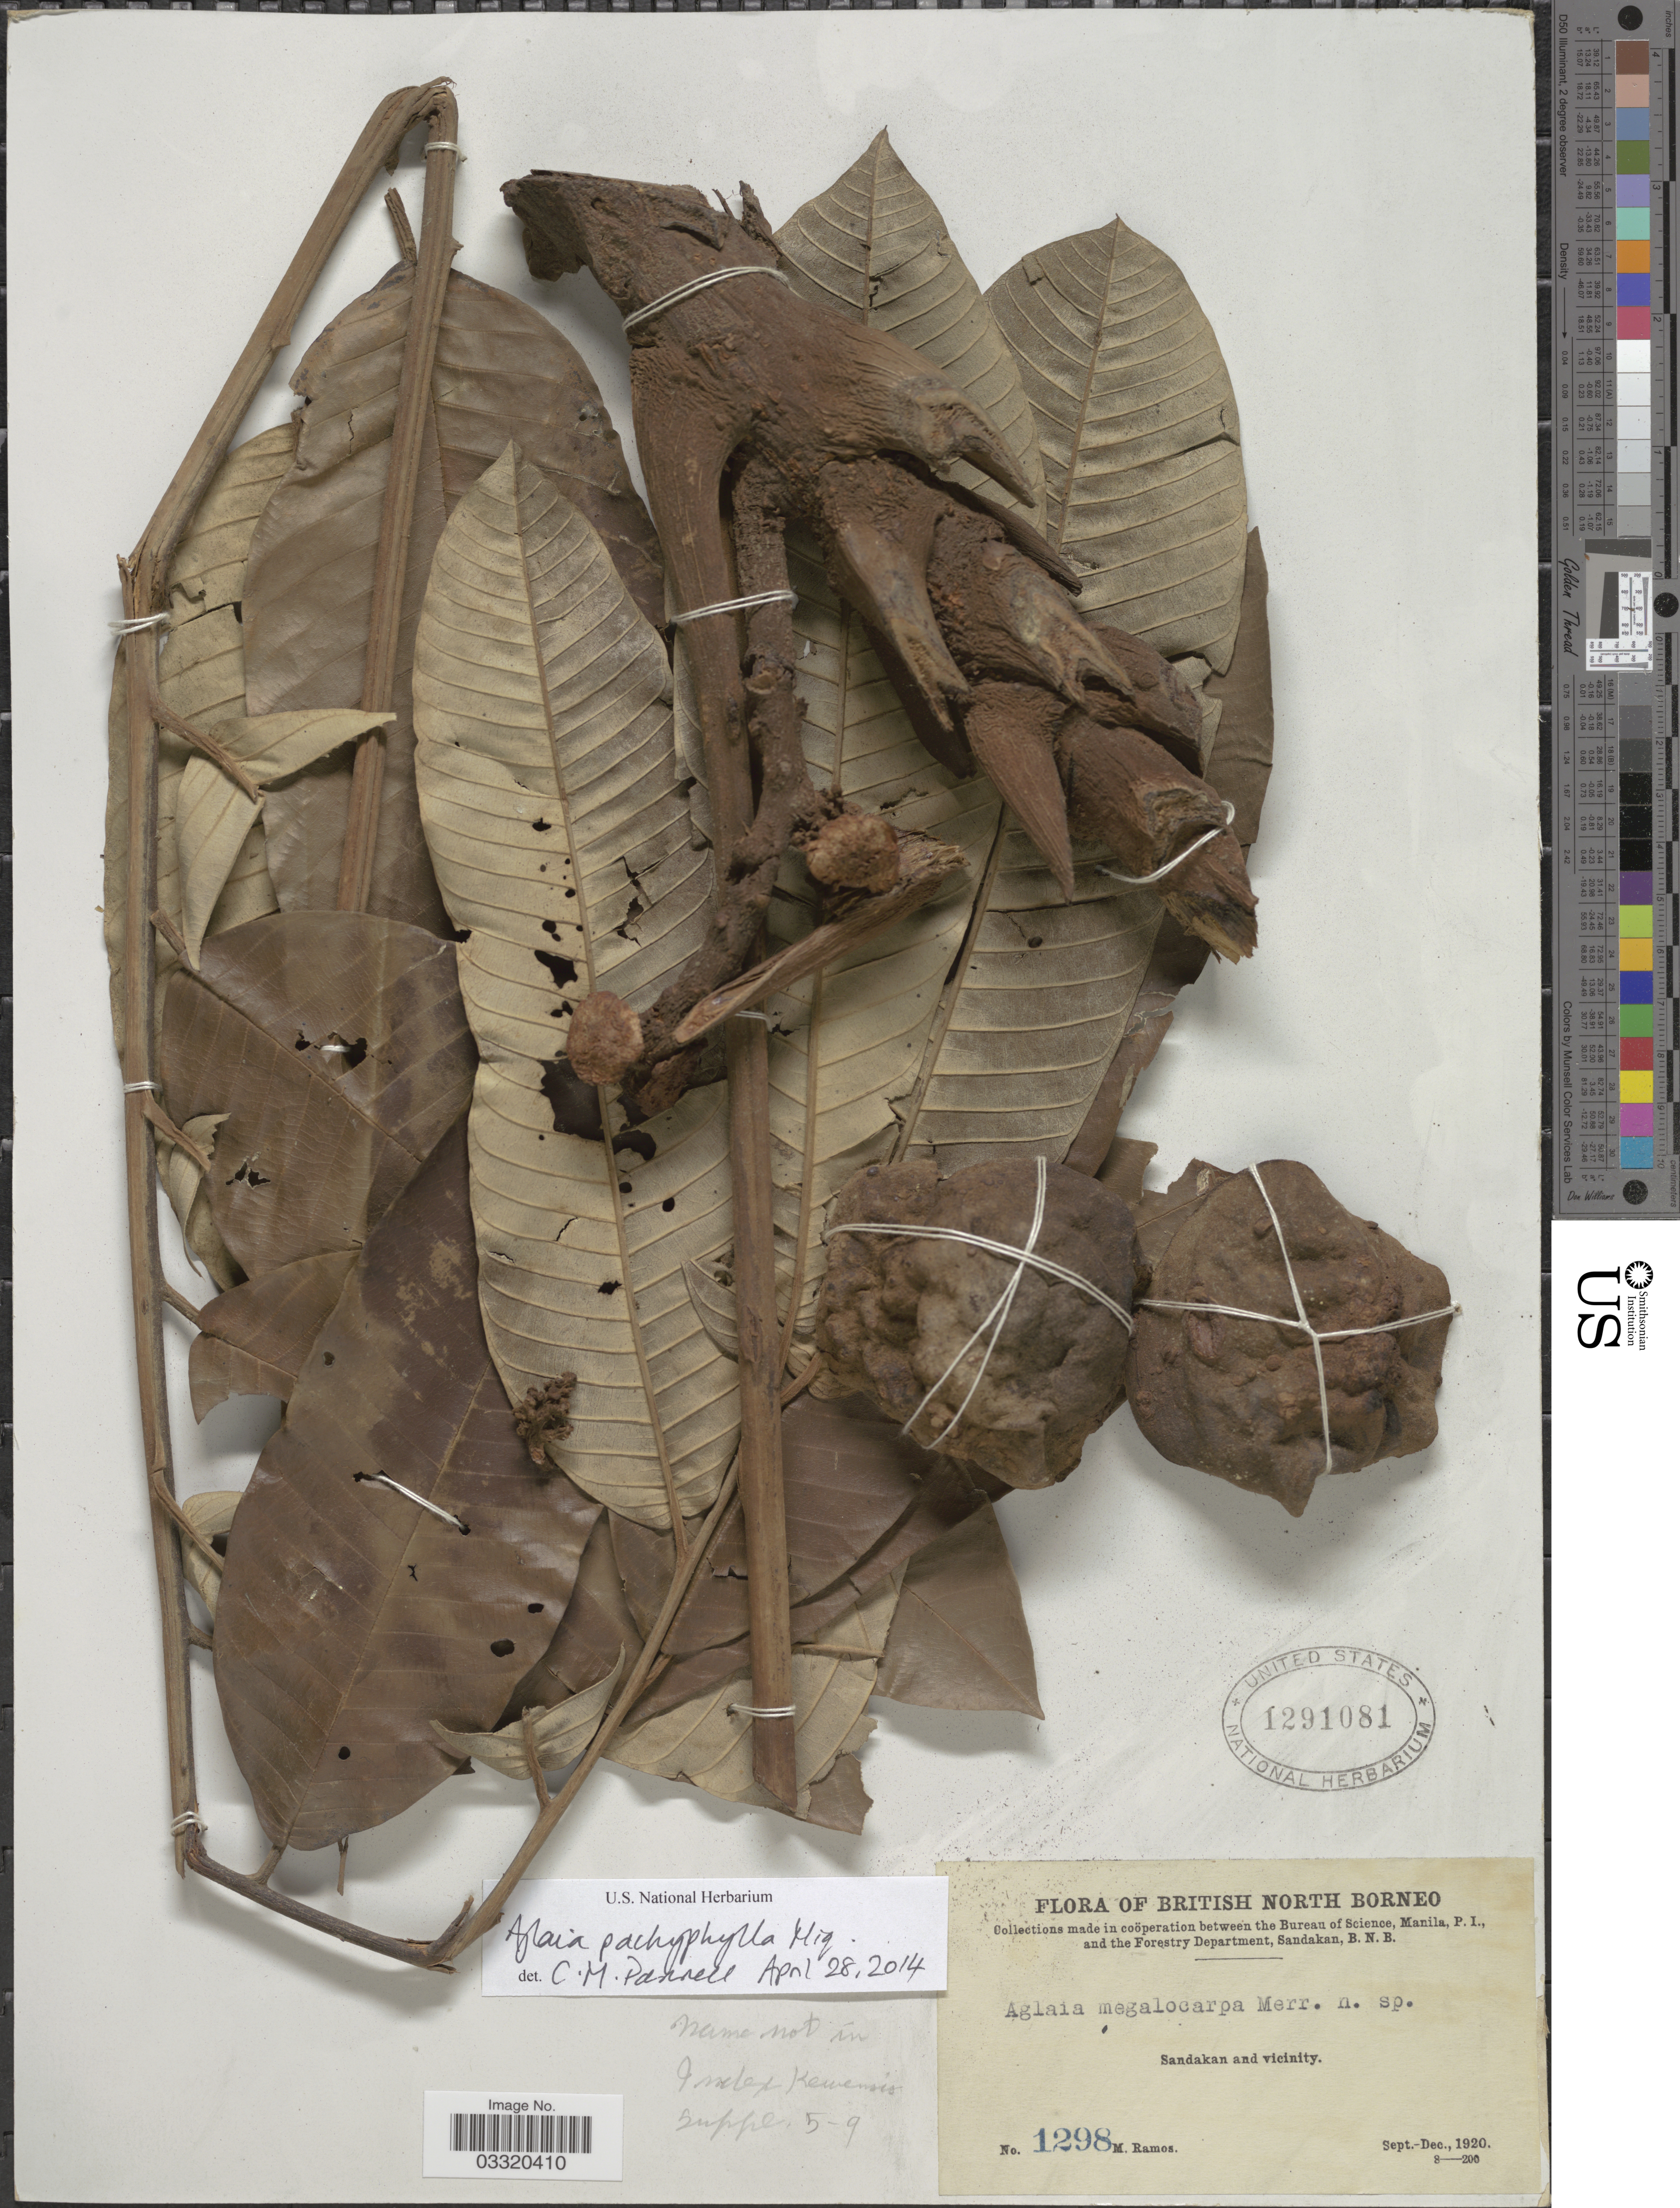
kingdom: Plantae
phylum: Tracheophyta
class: Magnoliopsida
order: Sapindales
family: Meliaceae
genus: Aglaia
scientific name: Aglaia pachyphylla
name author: Miq.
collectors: M. Ramos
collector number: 1298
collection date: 1920-09/1920-12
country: Malaysia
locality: British North Borneo. Sandakan and vicinity.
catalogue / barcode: US 1291081